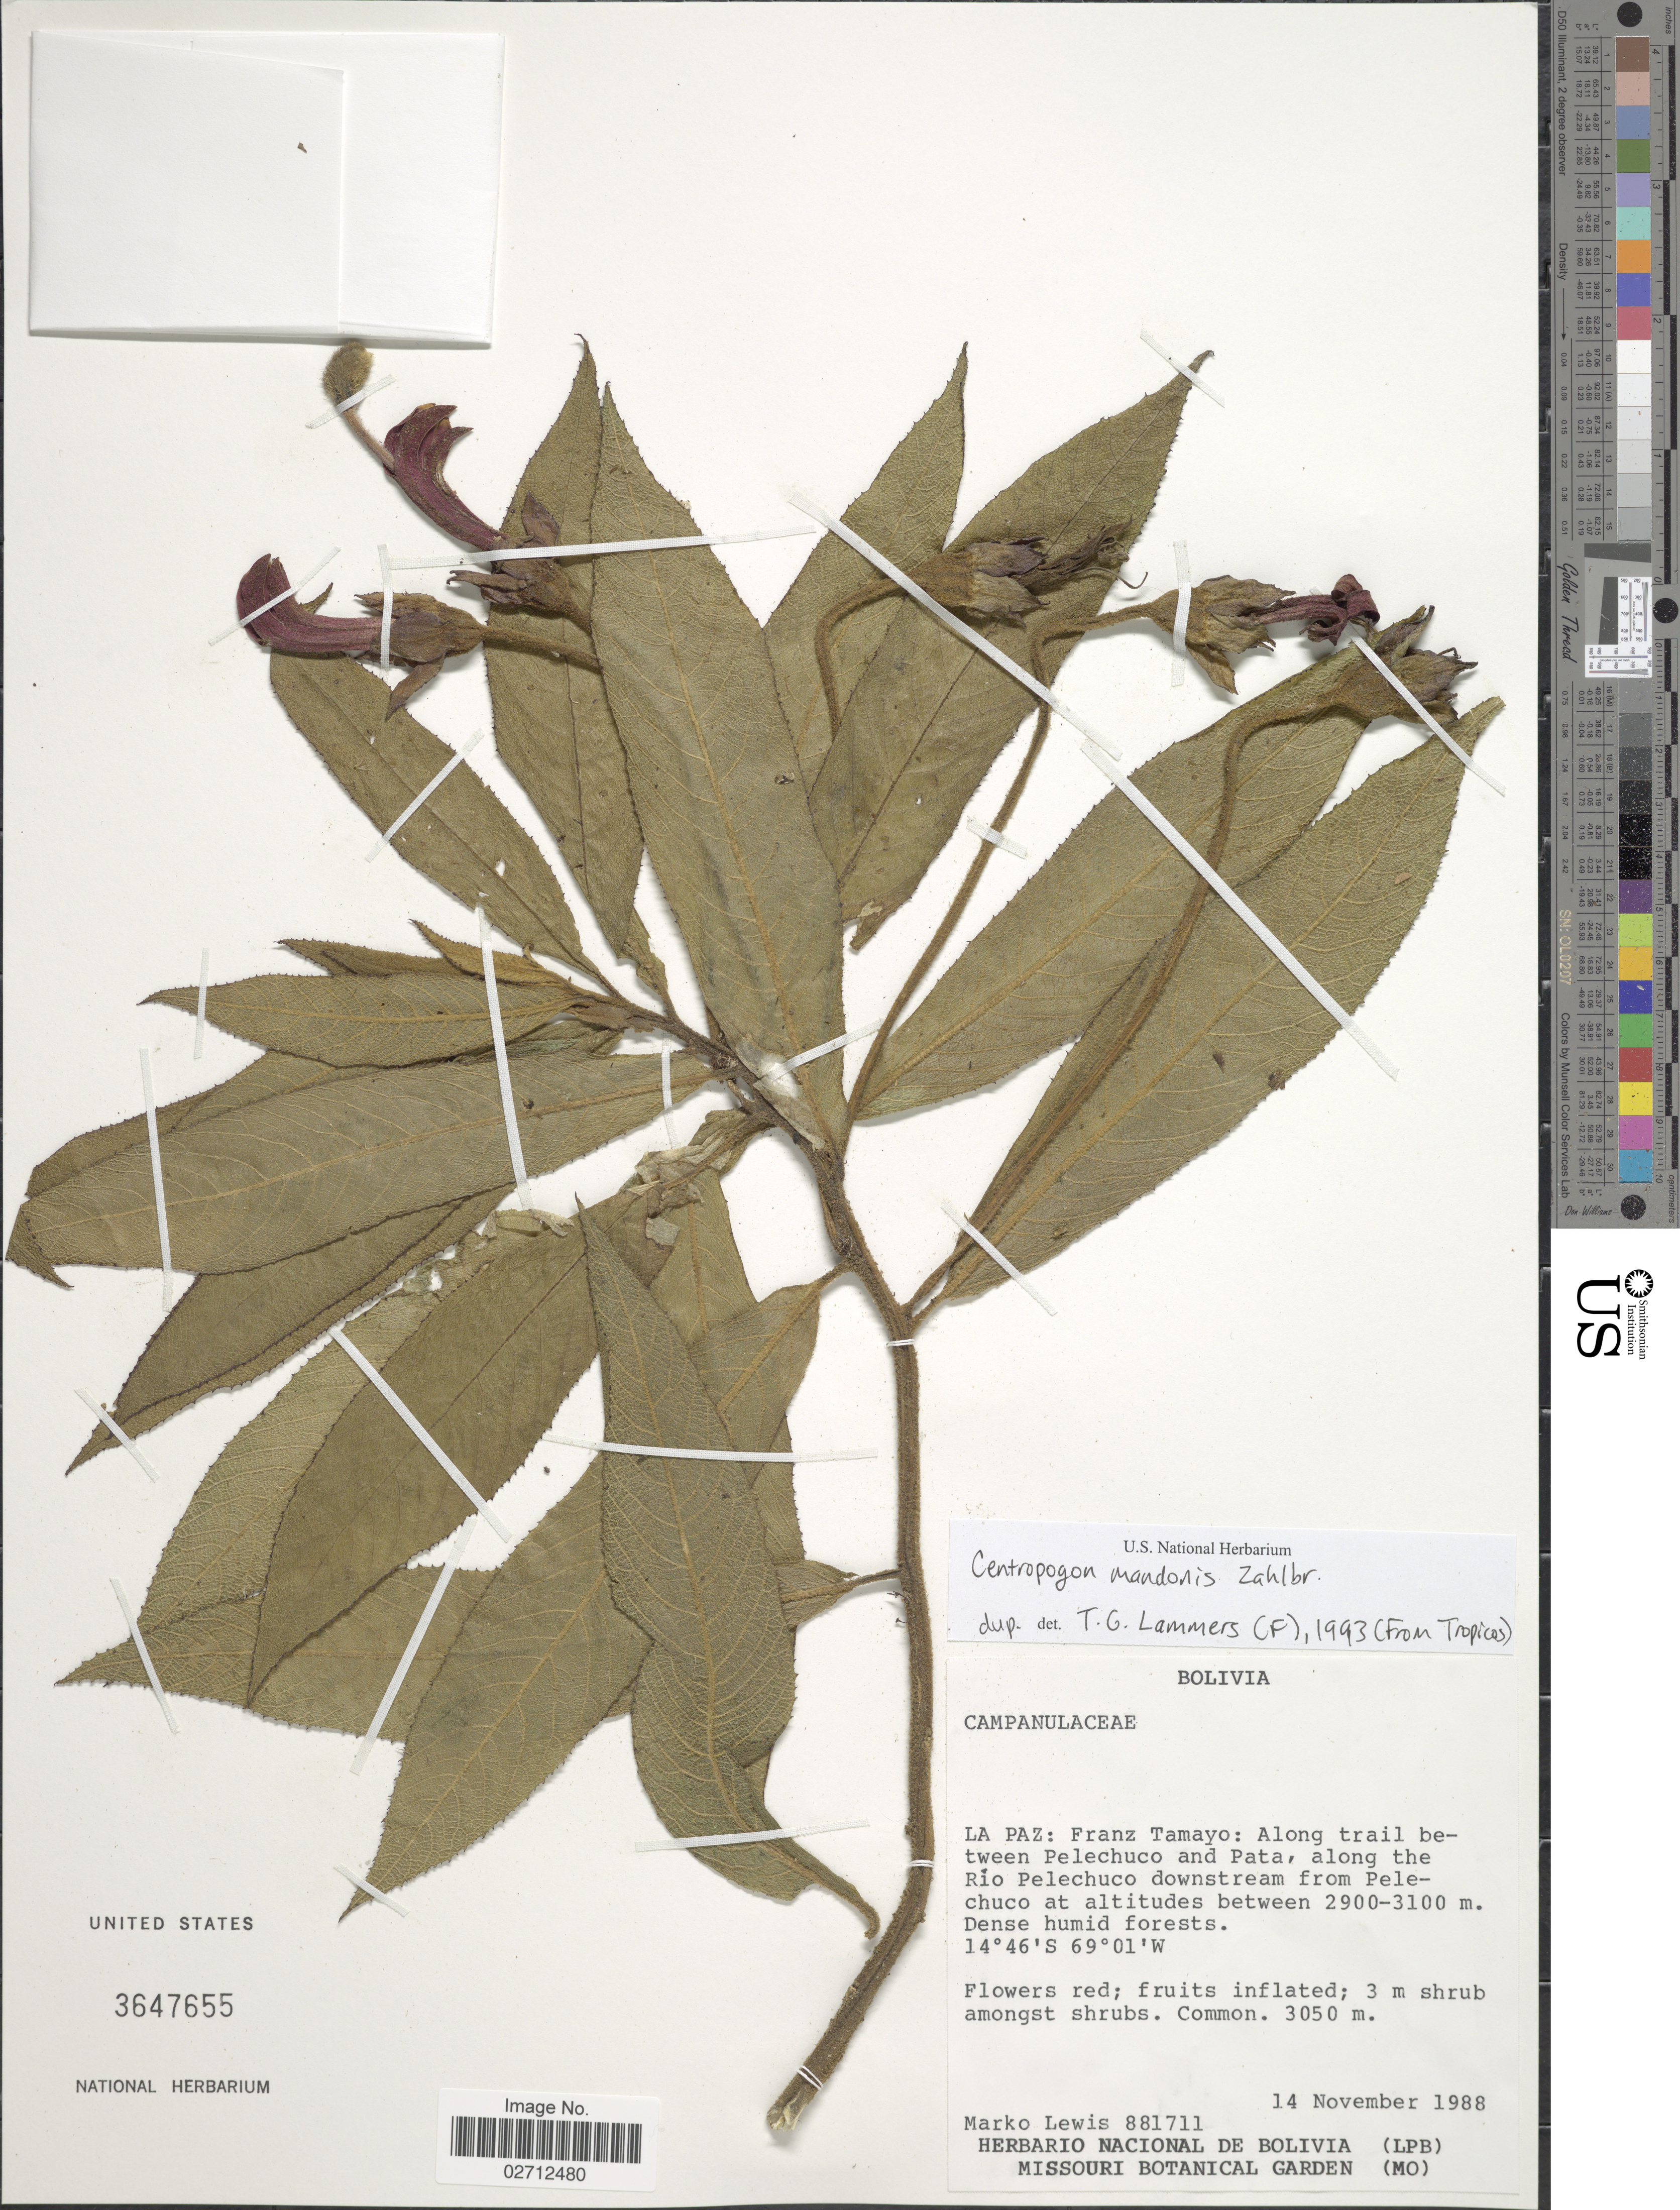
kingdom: Plantae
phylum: Tracheophyta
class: Magnoliopsida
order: Asterales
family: Campanulaceae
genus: Centropogon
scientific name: Centropogon mandonis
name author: Zahlbr.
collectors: M. A. Lewis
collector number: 881711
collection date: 1988-11-14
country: Bolivia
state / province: La Paz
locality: Franz Tamayo: Along trail between Pelechuco and Pata, along the Río Pelechuco downstream from Pelechuco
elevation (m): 2900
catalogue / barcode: US 3647655